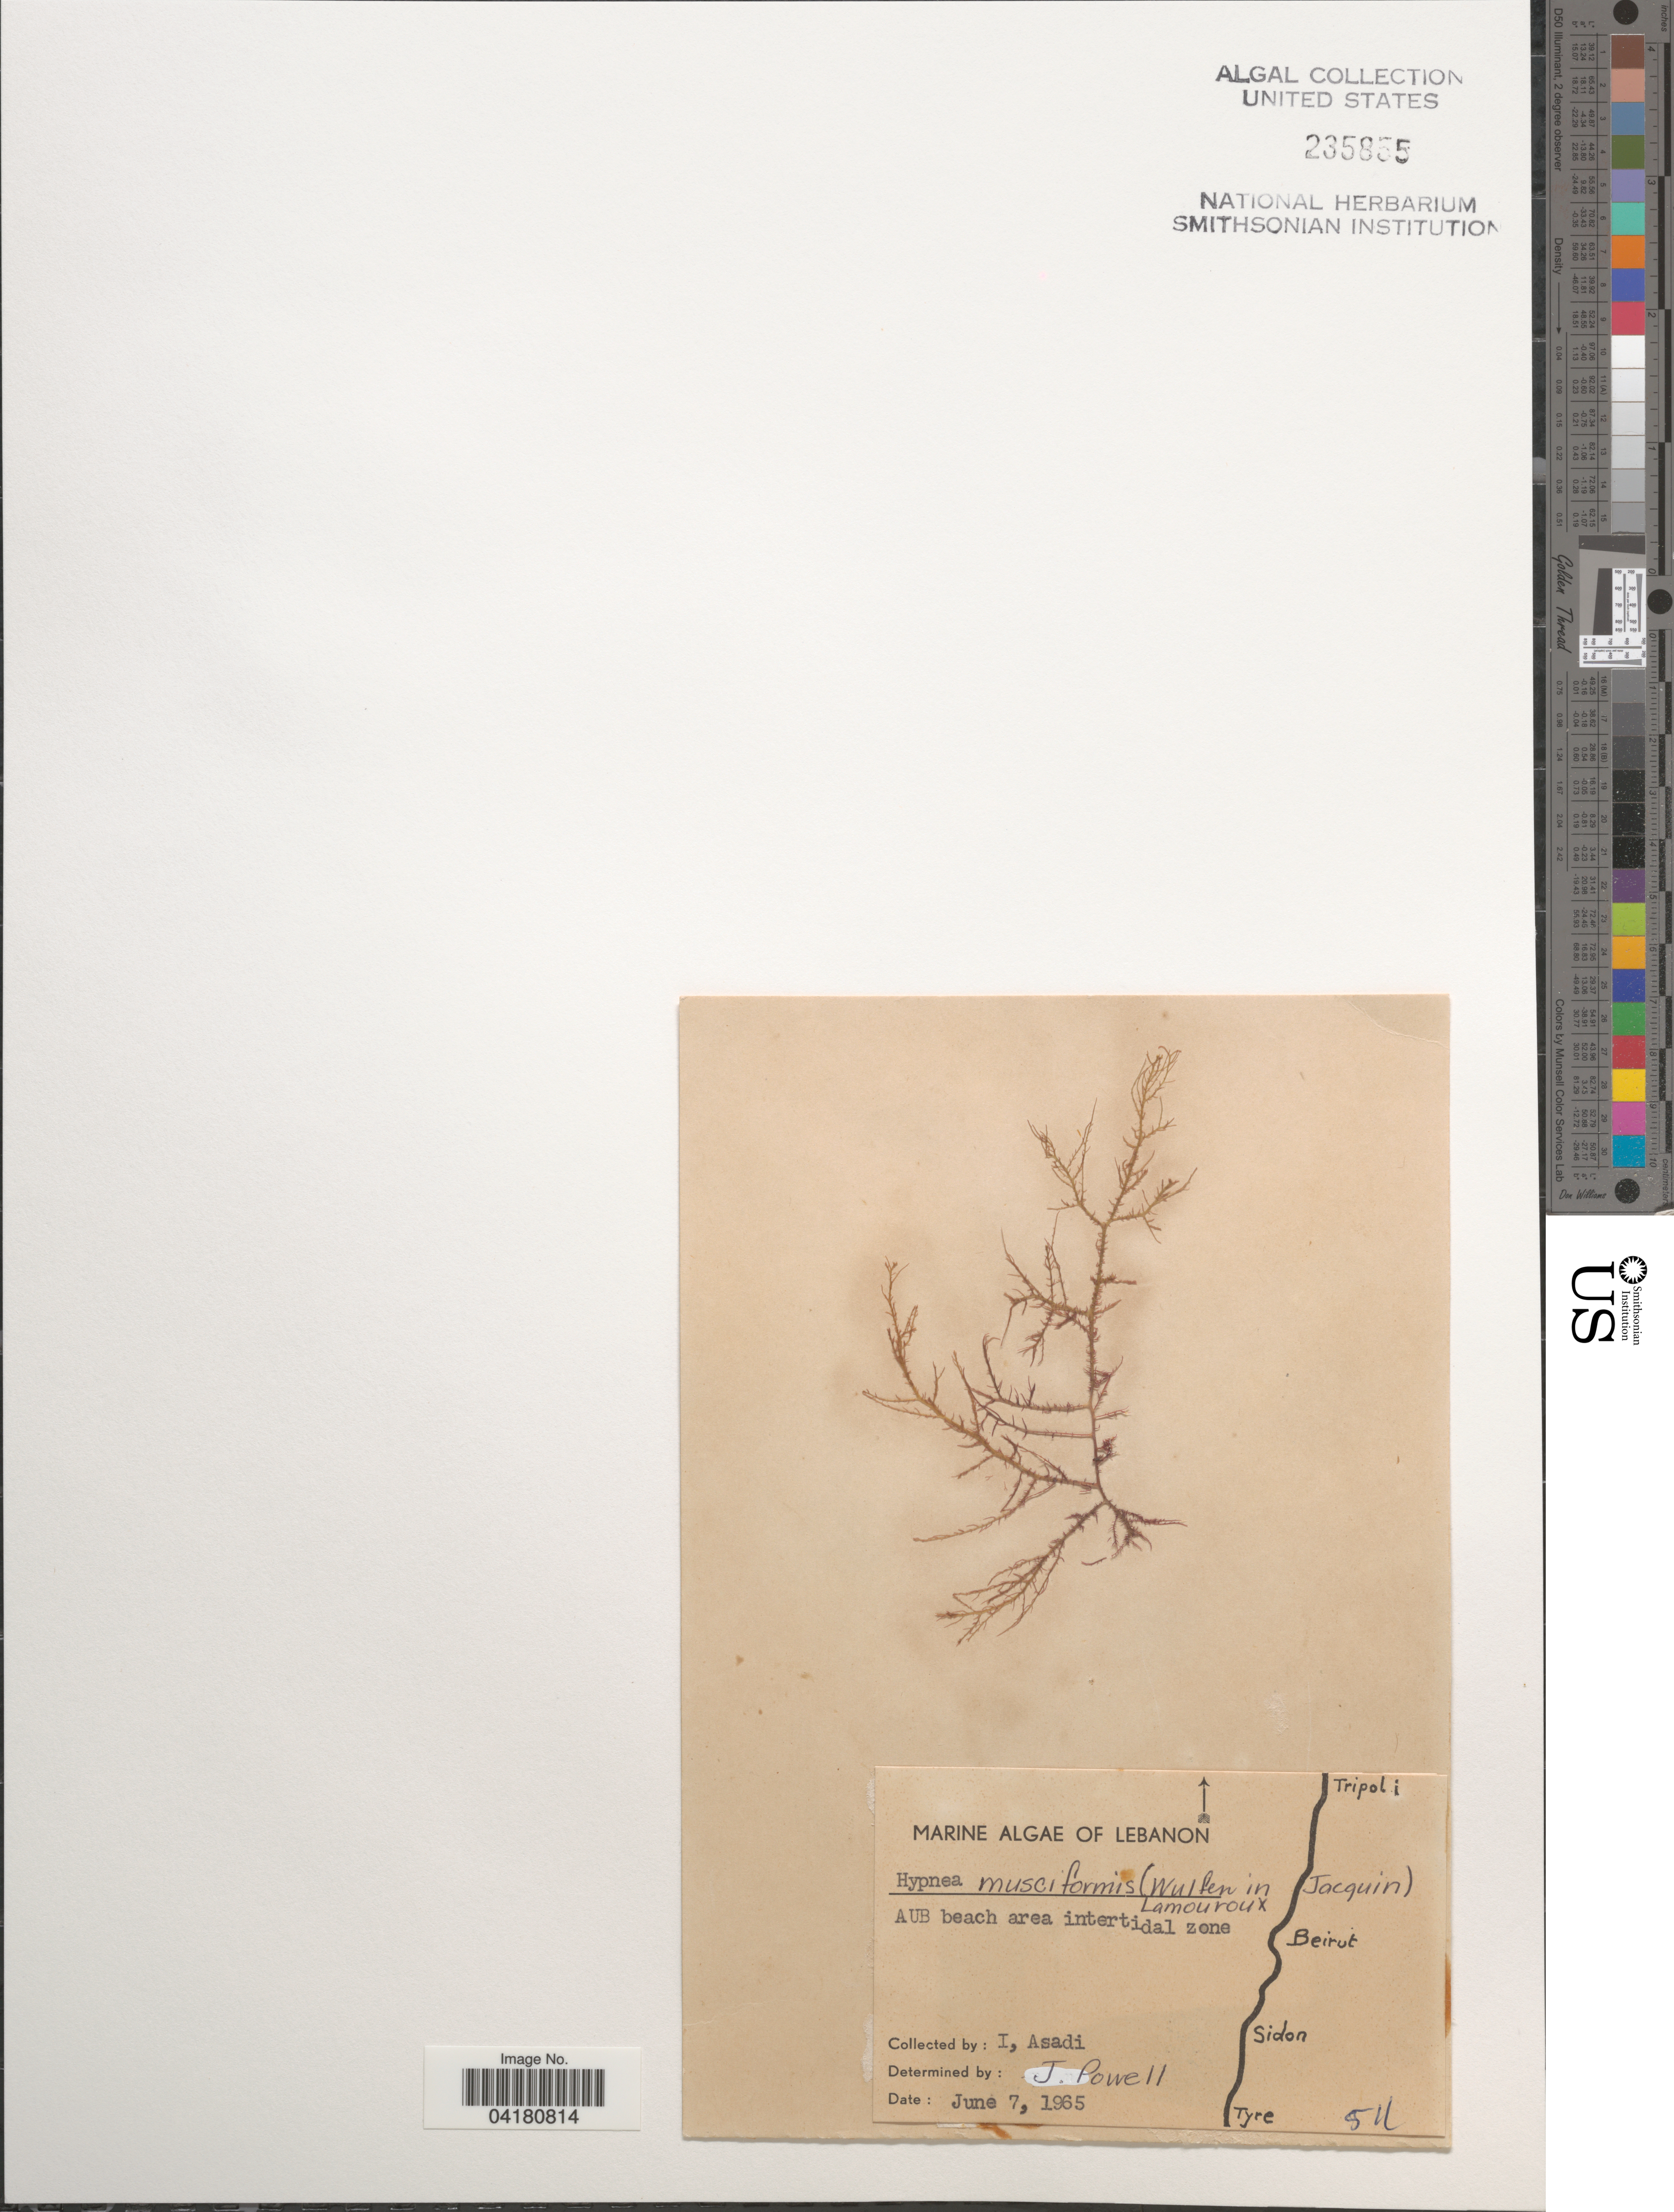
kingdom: Plantae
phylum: Rhodophyta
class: Florideophyceae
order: Gigartinales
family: Cystocloniaceae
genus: Hypnea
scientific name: Hypnea musciformis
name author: (Wulfen) J.V.Lamouroux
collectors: I. Asadi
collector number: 511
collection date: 1965-06-07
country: Lebanon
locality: AUB beach area intertidal zone.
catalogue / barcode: US 235855